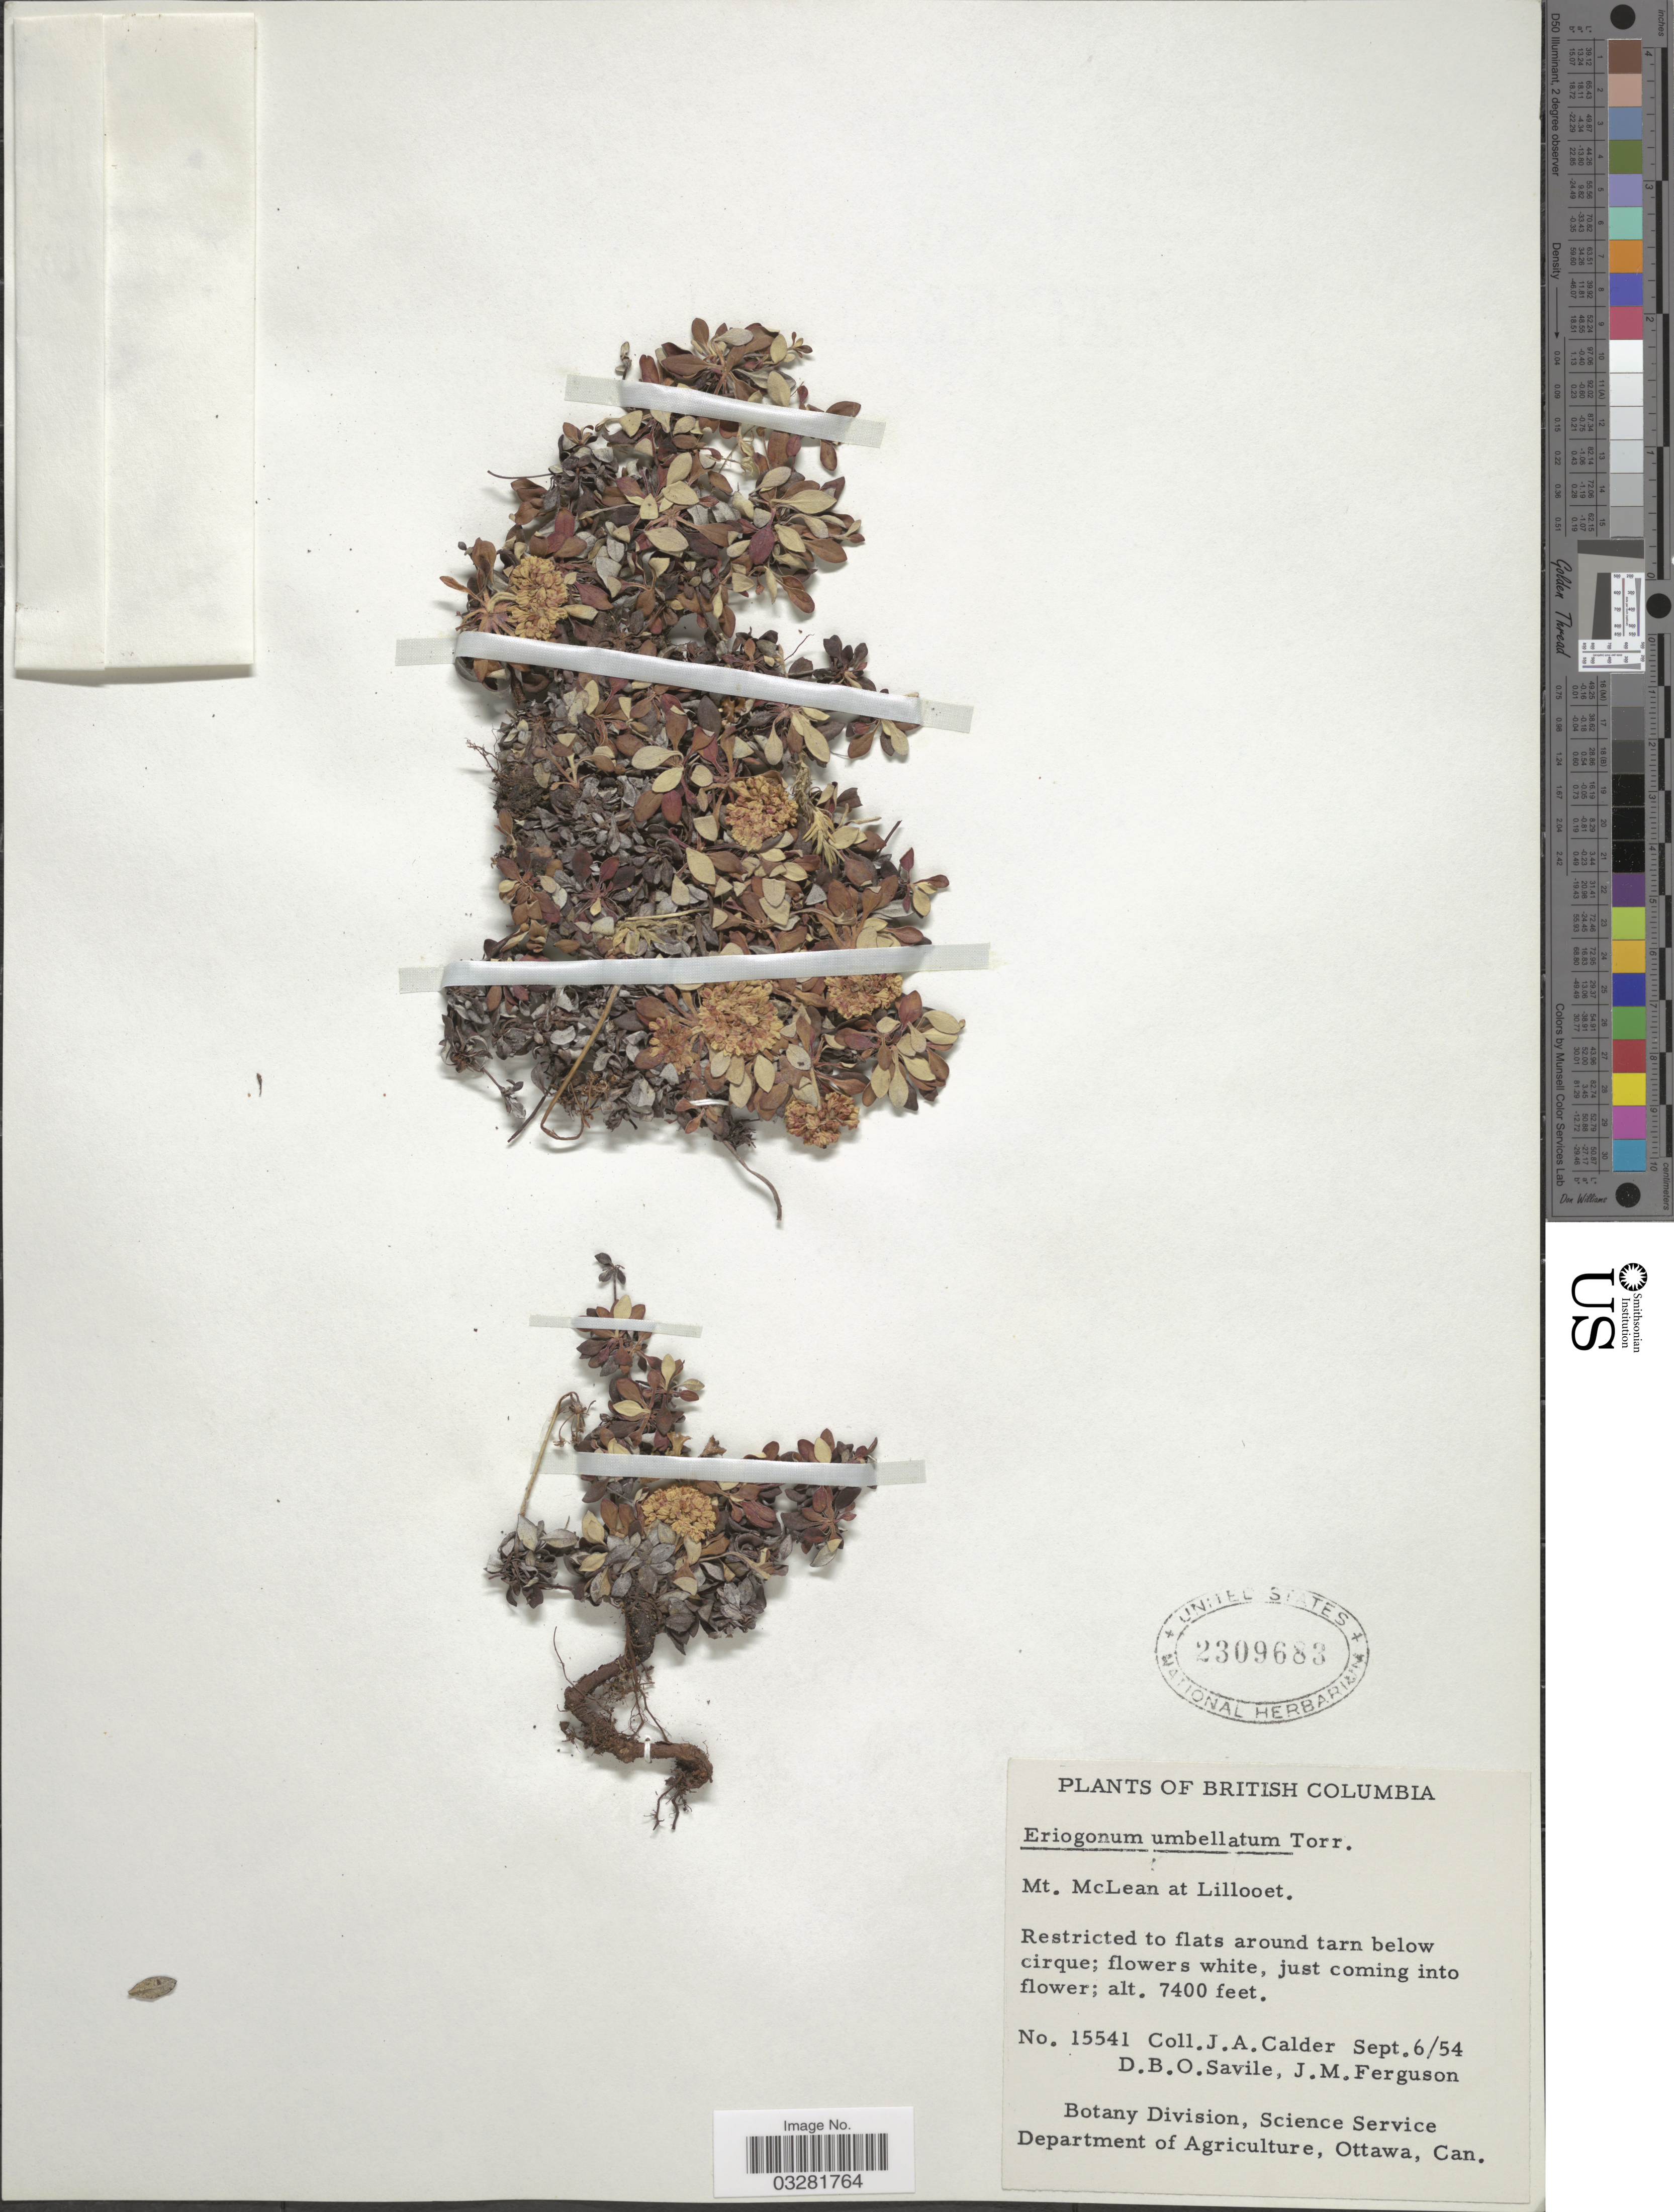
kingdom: Plantae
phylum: Tracheophyta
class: Magnoliopsida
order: Caryophyllales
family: Polygonaceae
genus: Eriogonum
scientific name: Eriogonum umbellatum var. subalpinum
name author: M.E. Jones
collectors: J. A. Calder, D. Savile & J. M. Ferguson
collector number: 15541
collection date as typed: Transcribed d/m/y: 6/9/54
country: Canada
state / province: British Columbia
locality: Mt. McLean at Lillooet.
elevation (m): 2256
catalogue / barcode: US 2309683